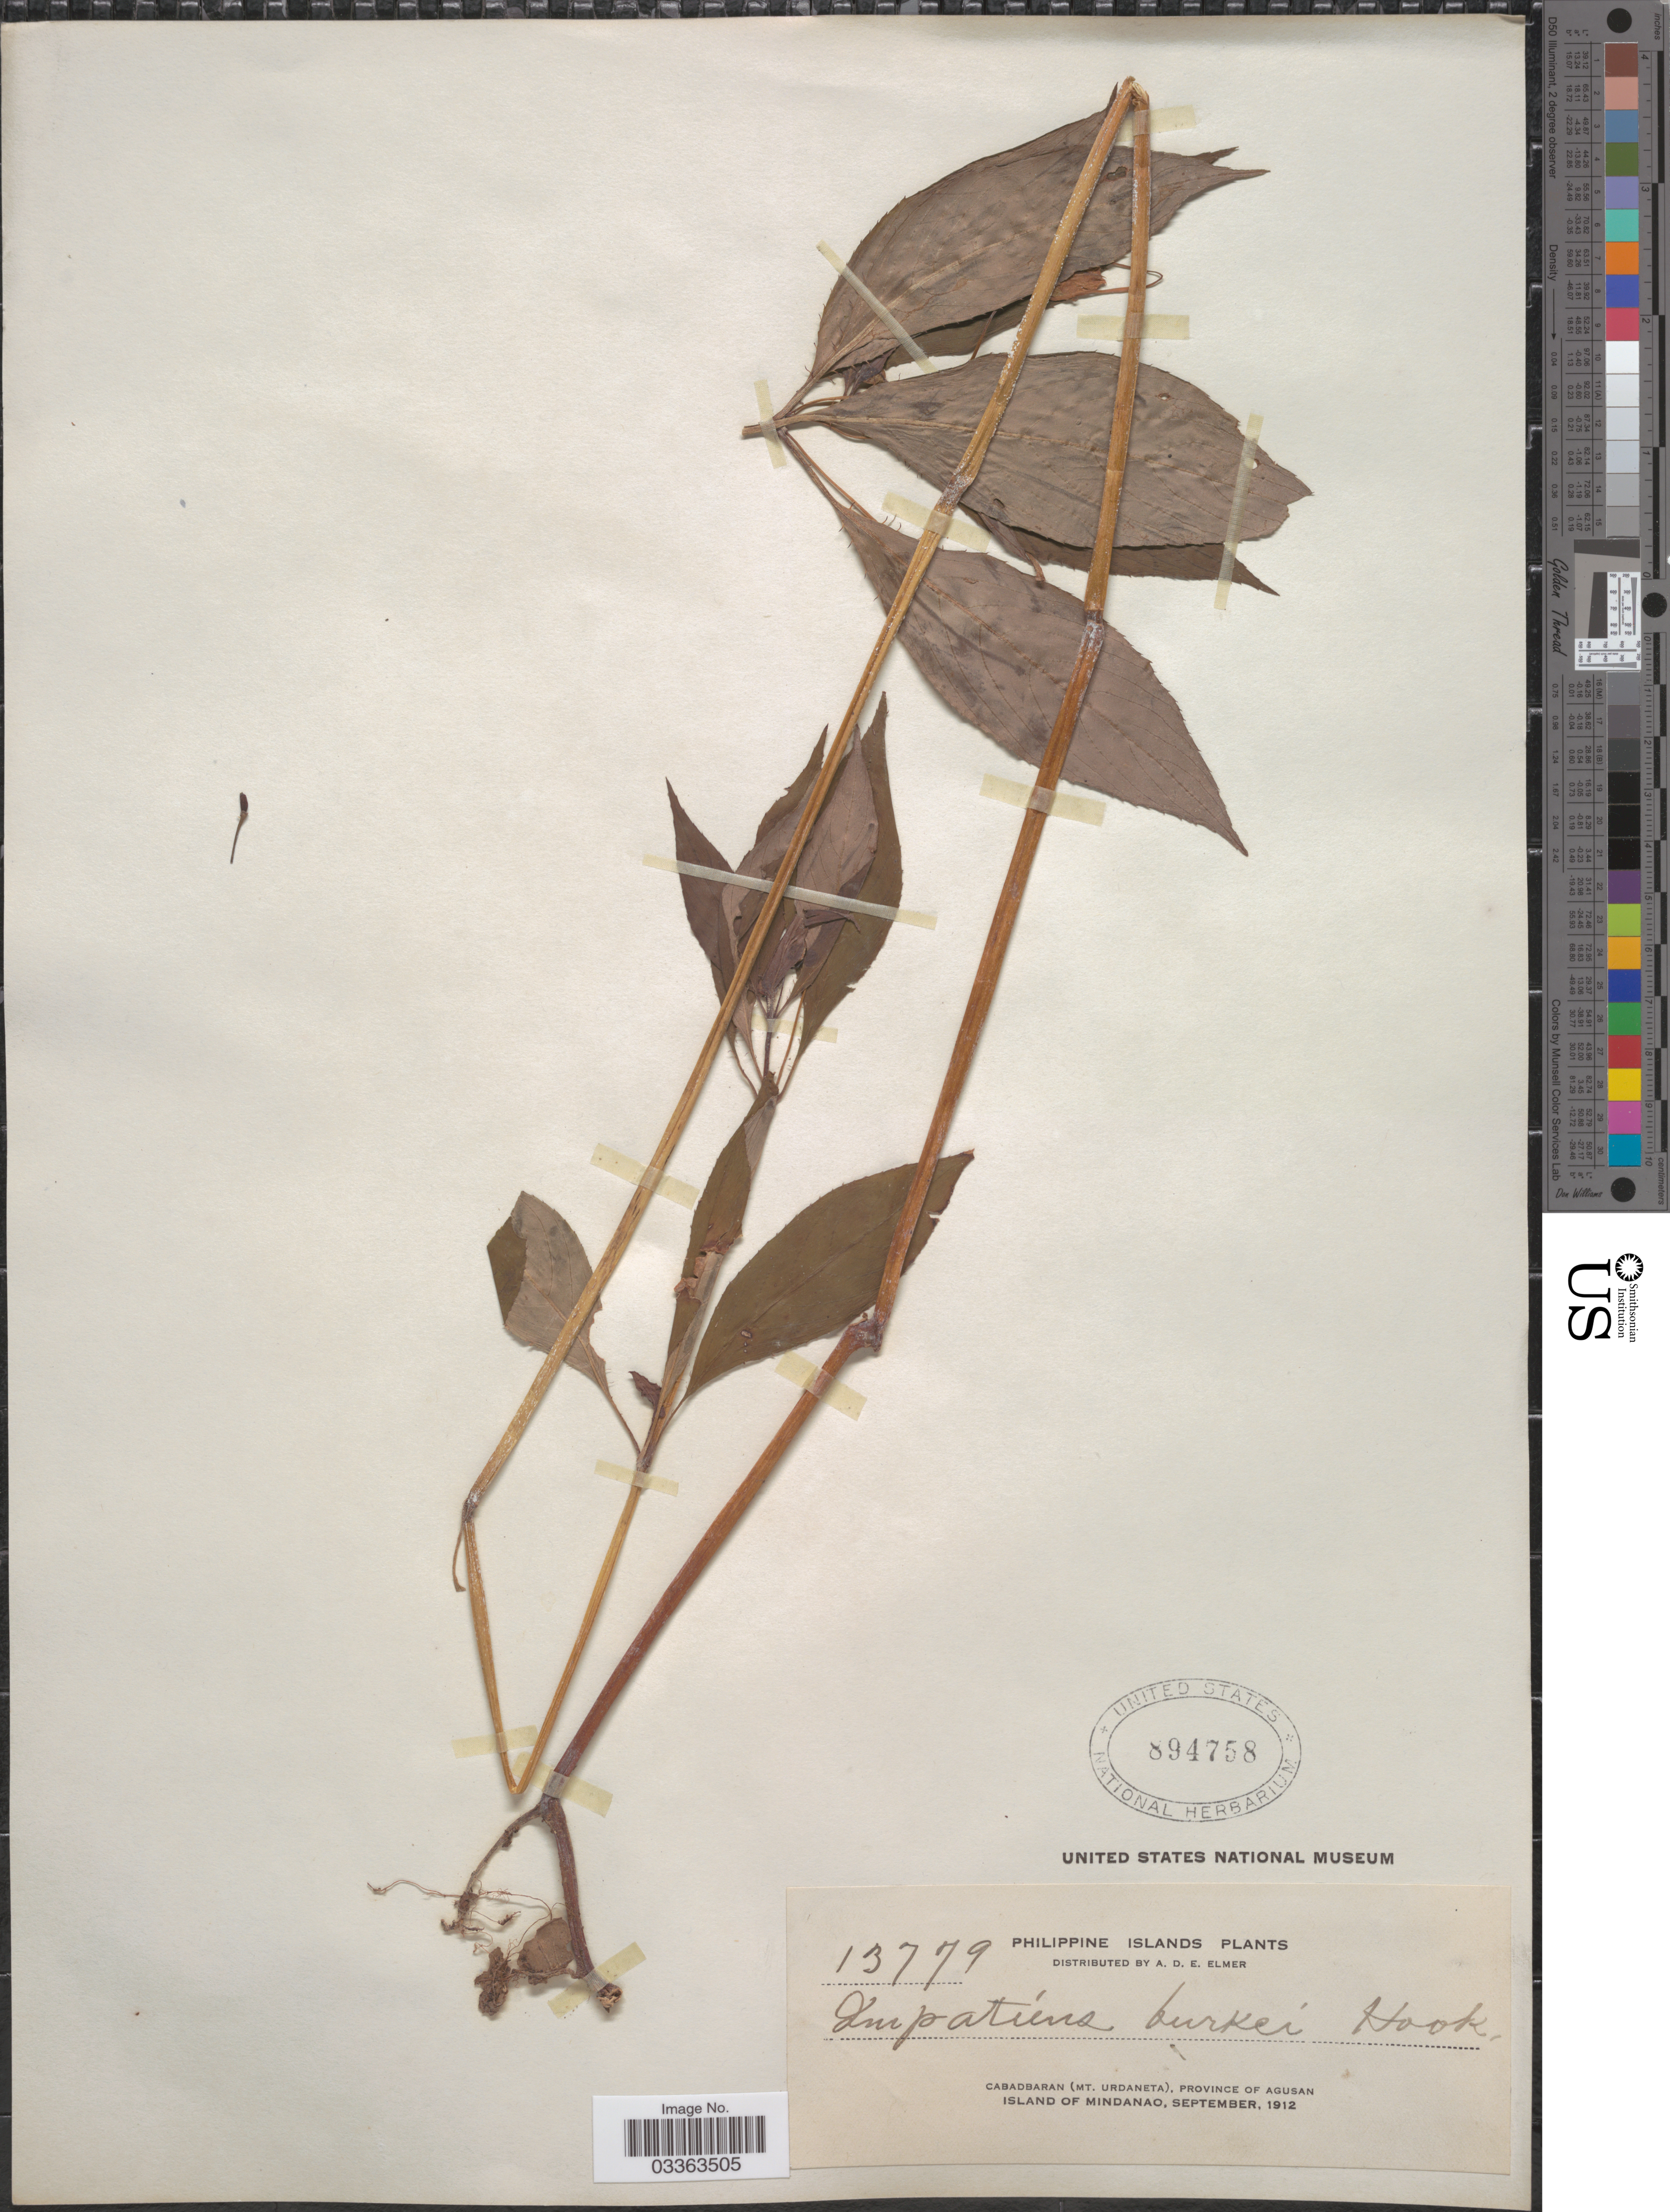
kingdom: Plantae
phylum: Tracheophyta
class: Magnoliopsida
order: Ericales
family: Balsaminaceae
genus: Impatiens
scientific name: Impatiens burkei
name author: Hook. f.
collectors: A. D. E. Elmer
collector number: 13779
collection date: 1912-09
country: Philippines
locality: Cabadbaran (Mt. Urdaneta), Province of Agusan, Island of Mindanao.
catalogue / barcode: US 894758